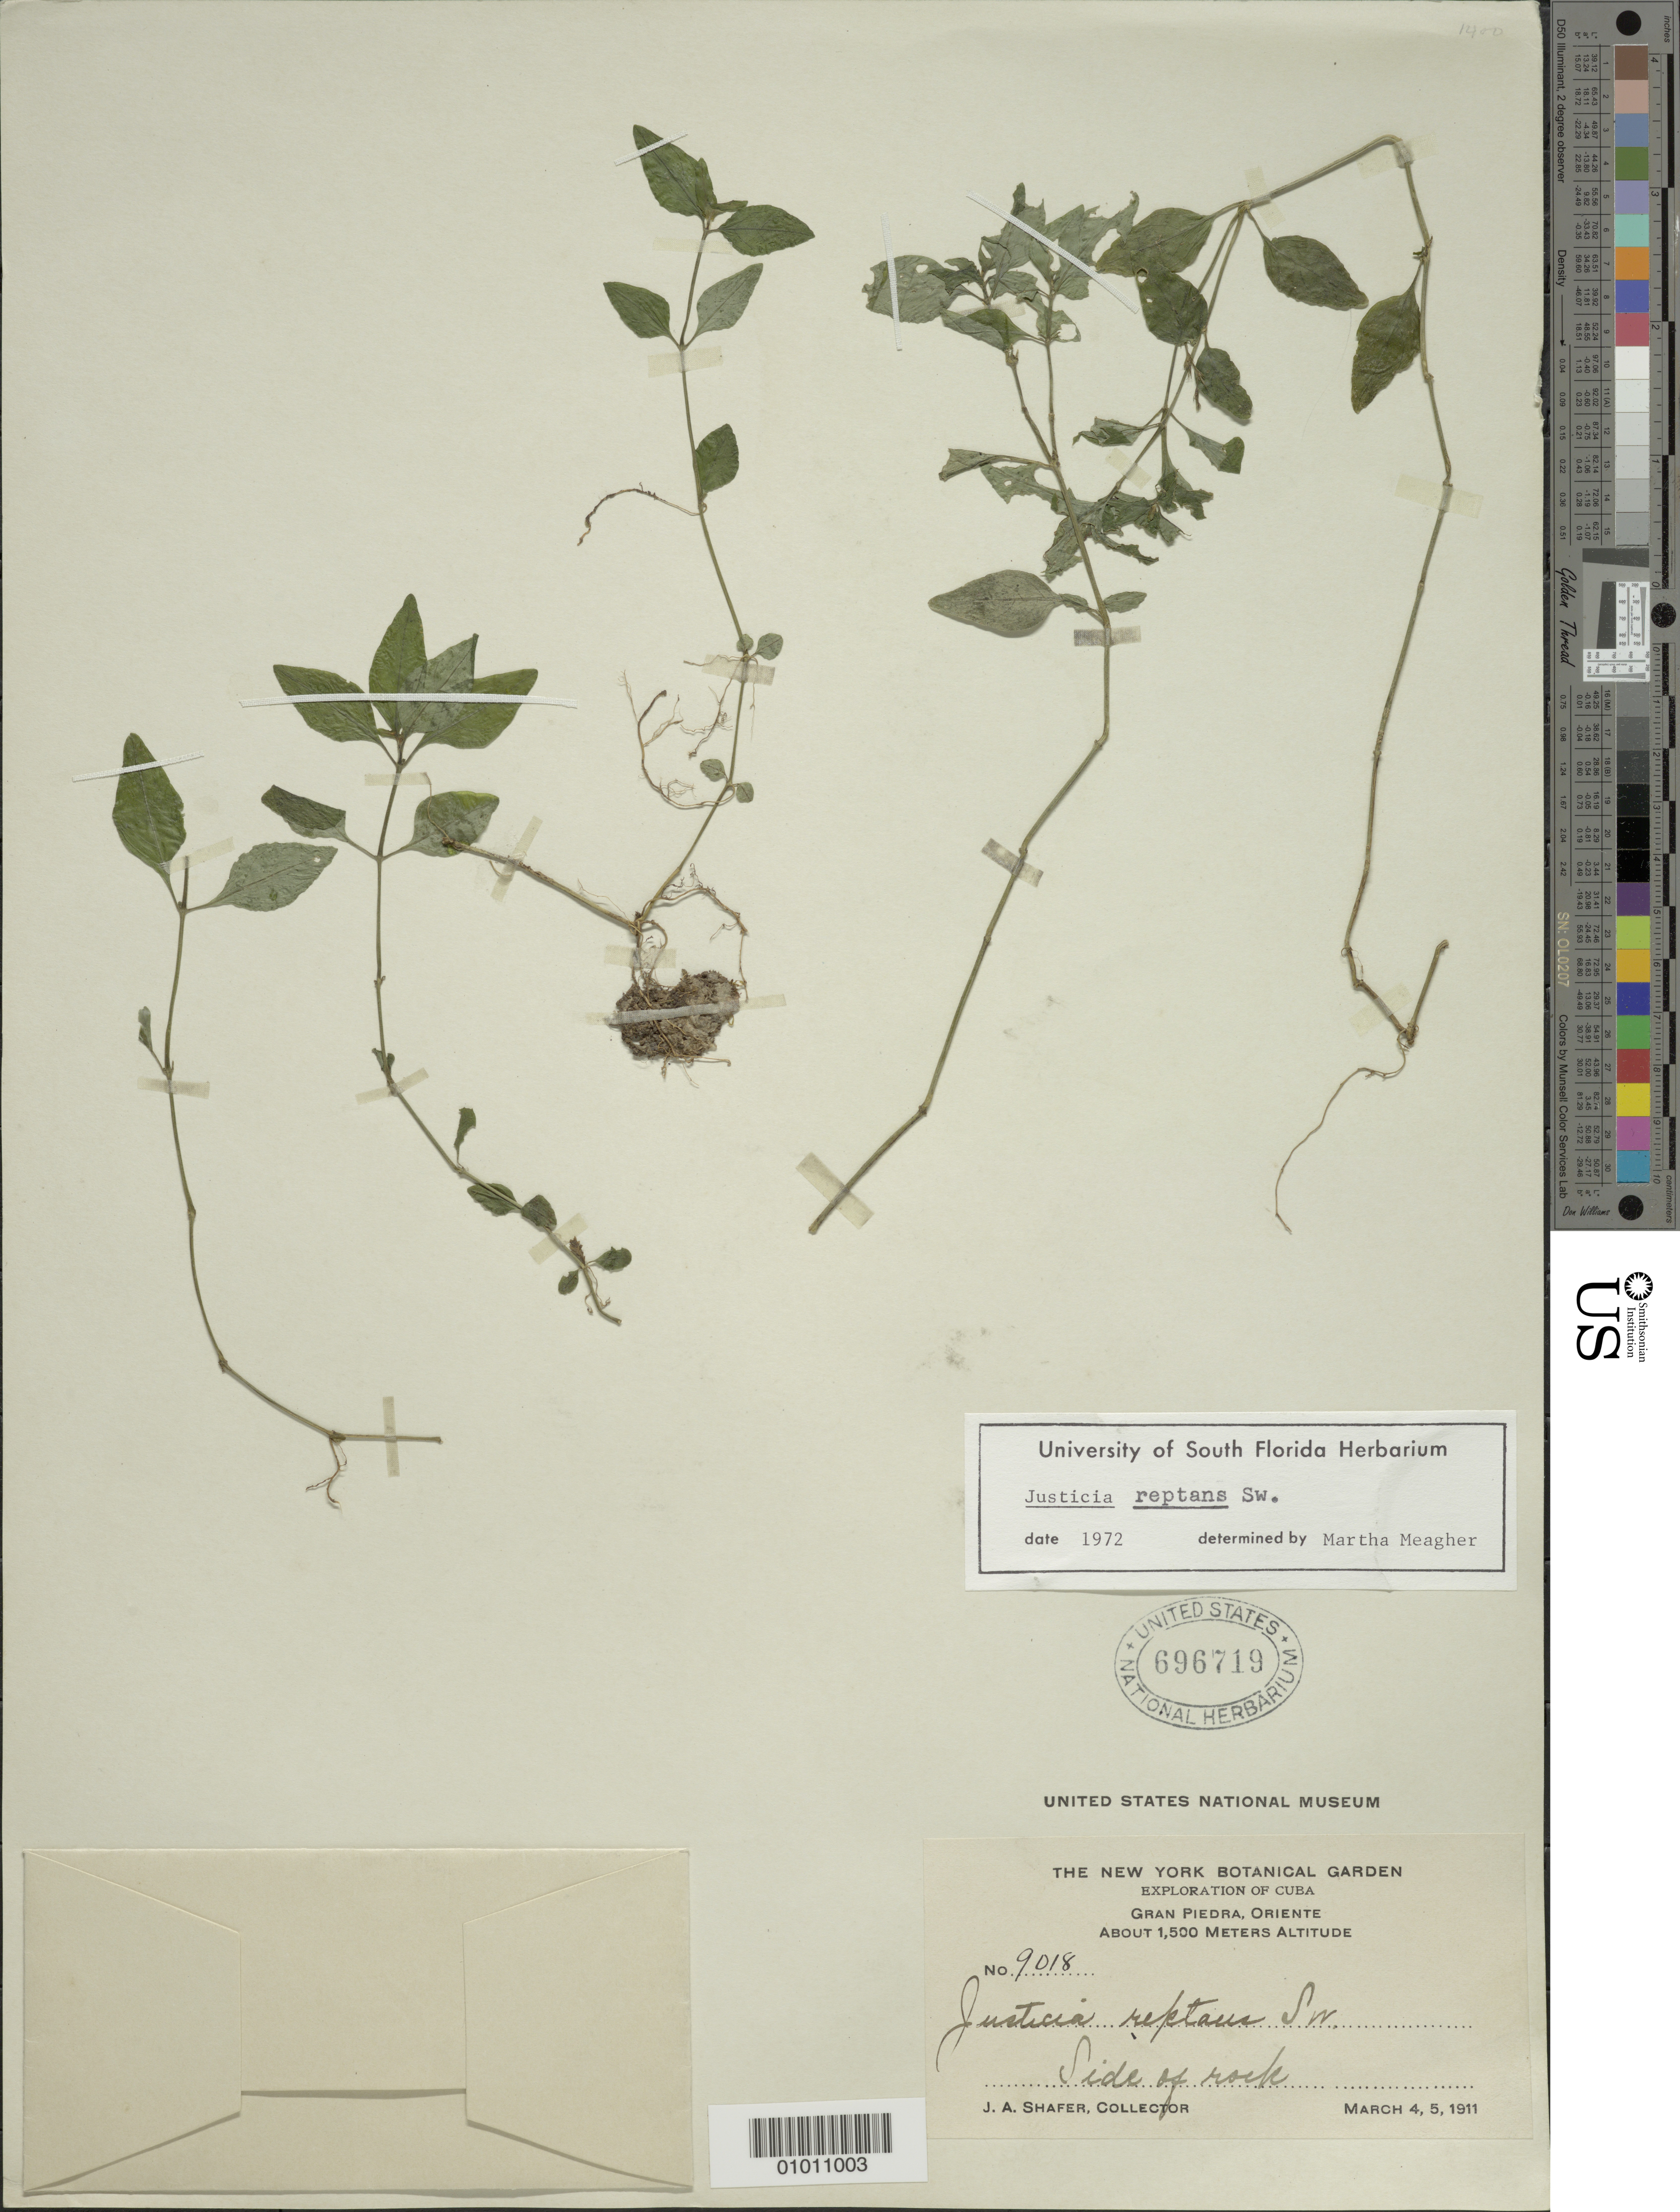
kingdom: Plantae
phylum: Tracheophyta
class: Magnoliopsida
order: Lamiales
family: Acanthaceae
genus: Justicia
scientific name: Justicia reptans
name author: Sw.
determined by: Meagher, M.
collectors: J. A. Shafer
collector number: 9018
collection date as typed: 04 Mar 1911 and 05 Mar 1911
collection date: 1911-03-04,1911-03-05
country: Cuba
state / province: Oriente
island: Cuba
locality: Gran Piedra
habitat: Side of rock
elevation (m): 1500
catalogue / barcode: US 696719